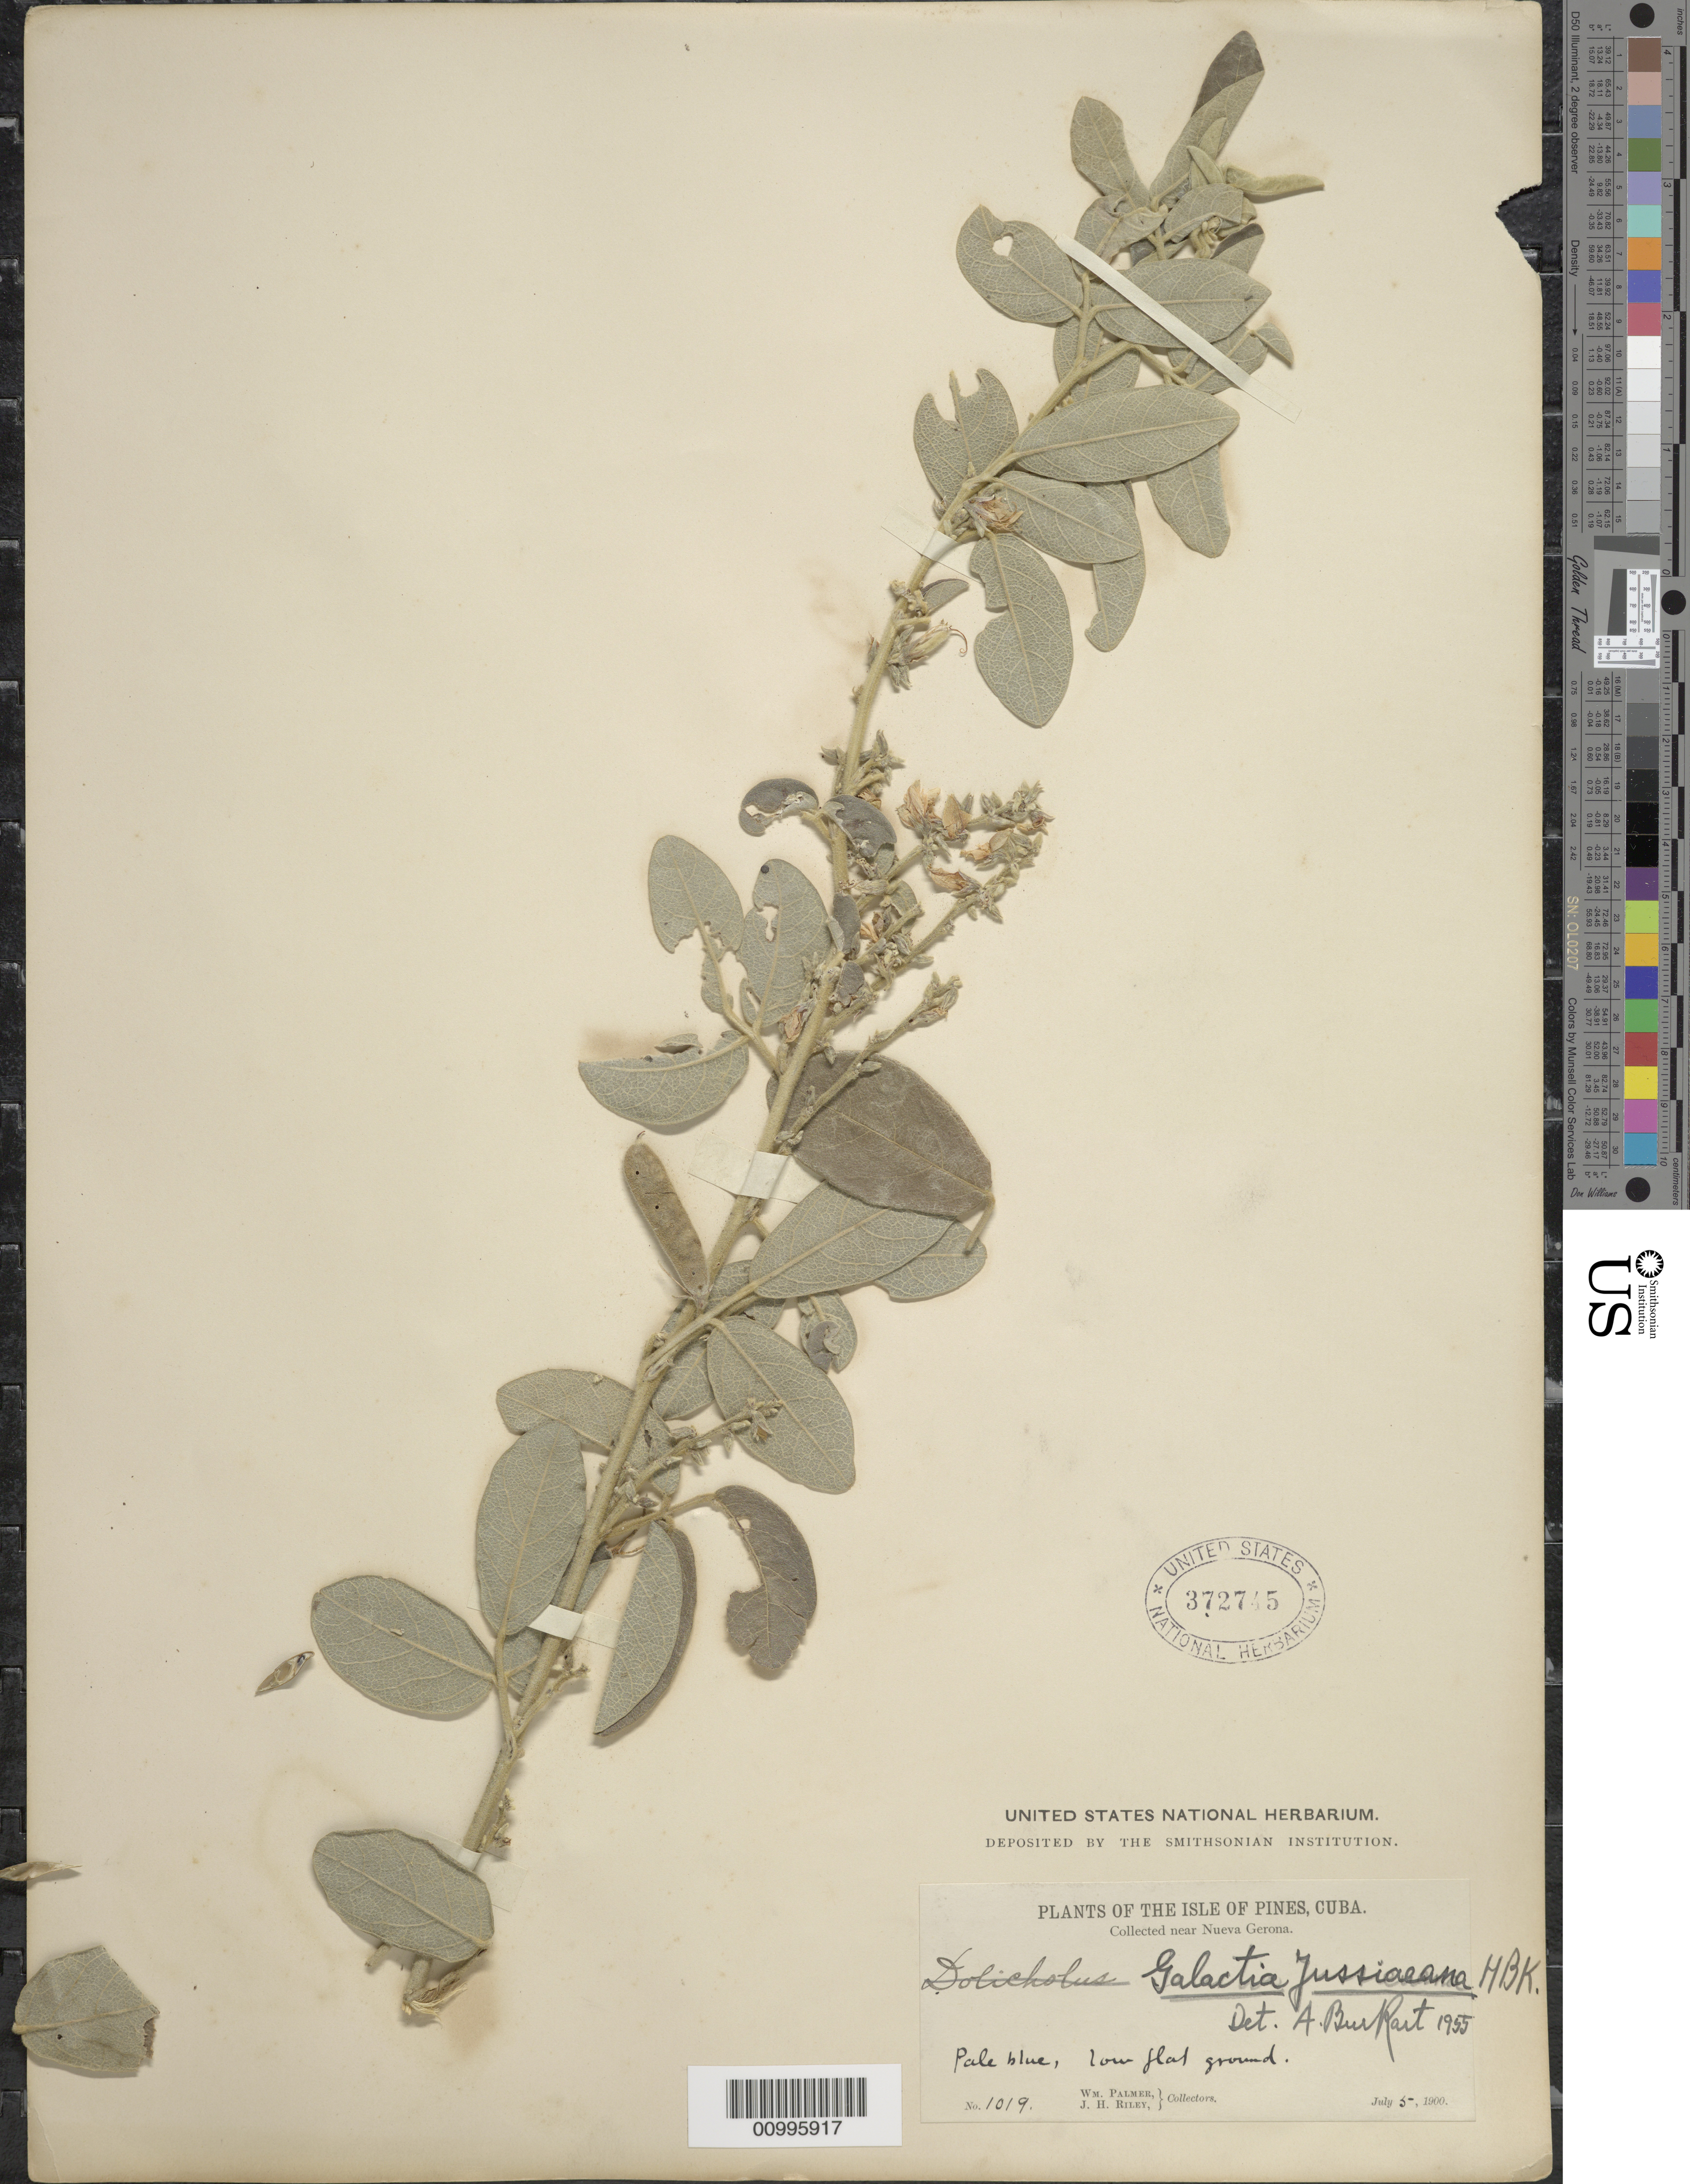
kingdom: Plantae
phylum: Tracheophyta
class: Magnoliopsida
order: Fabales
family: Fabaceae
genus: Galactia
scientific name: Galactia jussiaeana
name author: Kunth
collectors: W. Palmer & J. H. Riley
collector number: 1019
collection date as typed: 05 Jul 1900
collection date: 1900-07-05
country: Cuba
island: Isla de la Juventud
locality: Isle of Pines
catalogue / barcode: US 372745